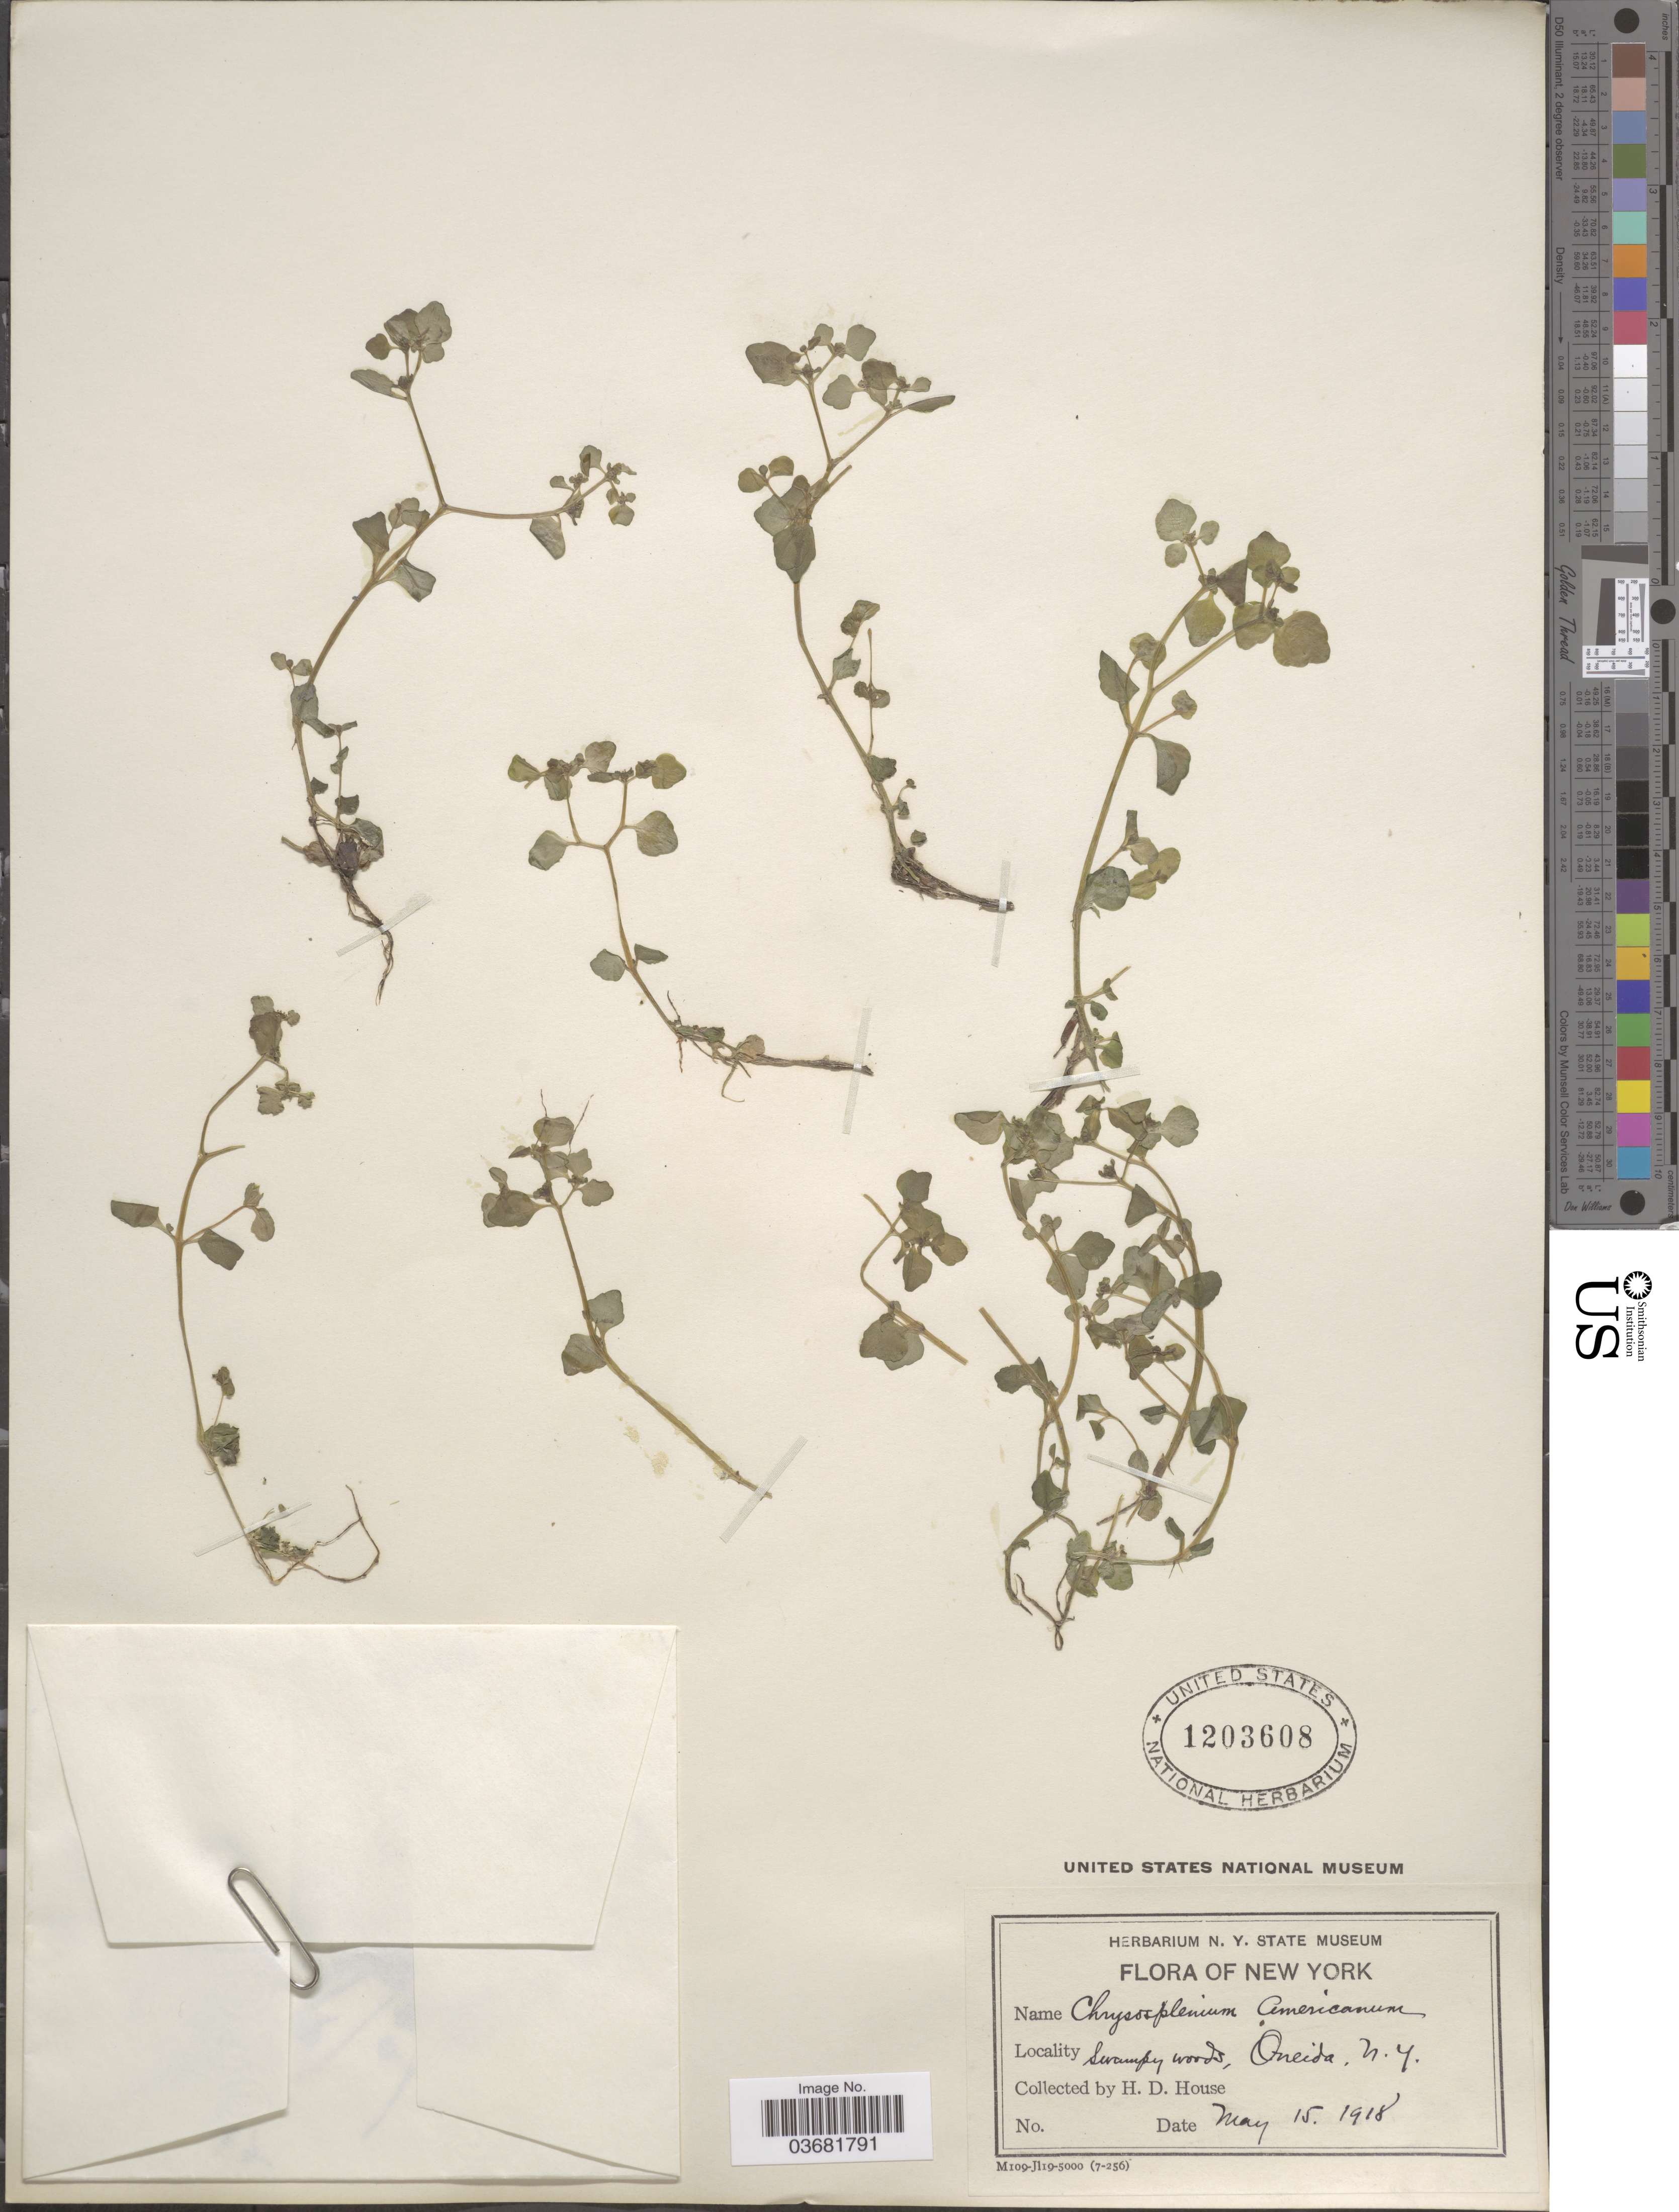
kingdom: Plantae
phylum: Tracheophyta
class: Magnoliopsida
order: Saxifragales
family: Saxifragaceae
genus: Chrysosplenium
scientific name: Chrysosplenium americanum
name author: Schwein.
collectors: H. D. House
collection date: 1918-05-15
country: United States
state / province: New York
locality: Oneida.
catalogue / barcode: US 1203608